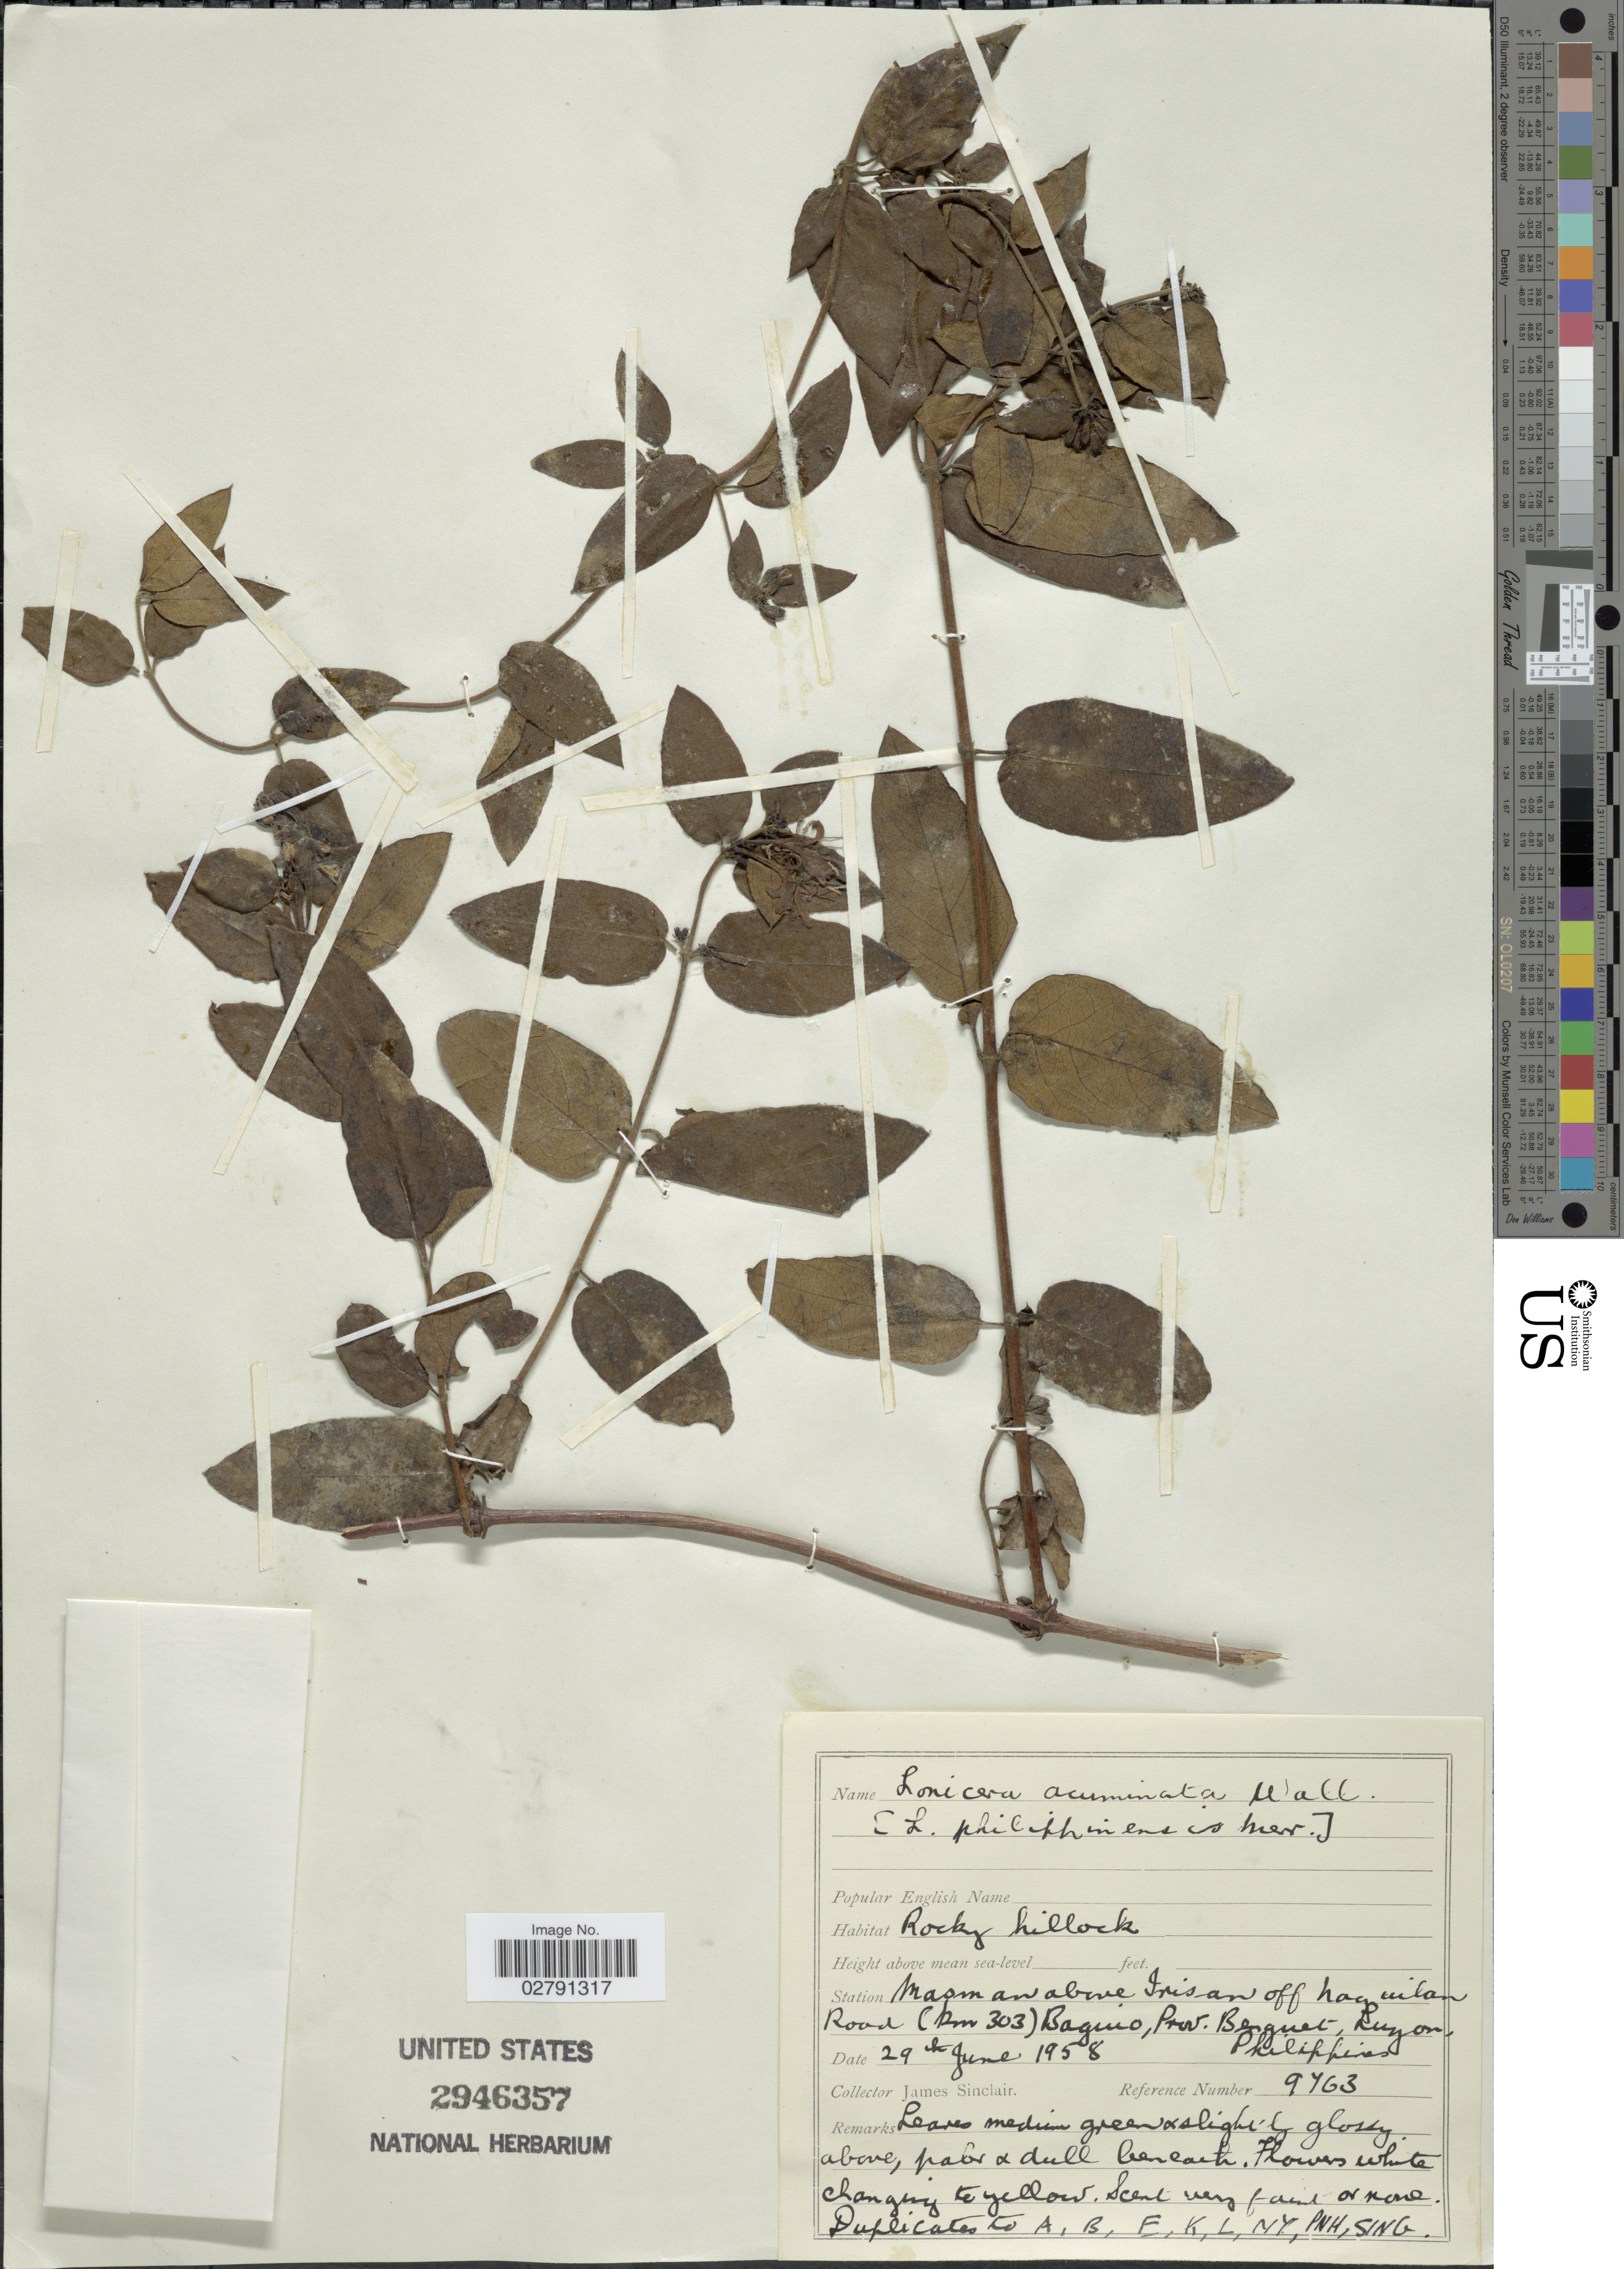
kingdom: Plantae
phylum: Tracheophyta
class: Magnoliopsida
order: Dipsacales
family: Caprifoliaceae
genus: Lonicera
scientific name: Lonicera acuminata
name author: Wall.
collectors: J. Sinclair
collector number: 9763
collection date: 1958-06-29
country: Philippines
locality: Station Masman above Irisan off Naguilan Road (km 303) Baguio, Prov. Benguet, Luzon.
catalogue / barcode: US 2946357